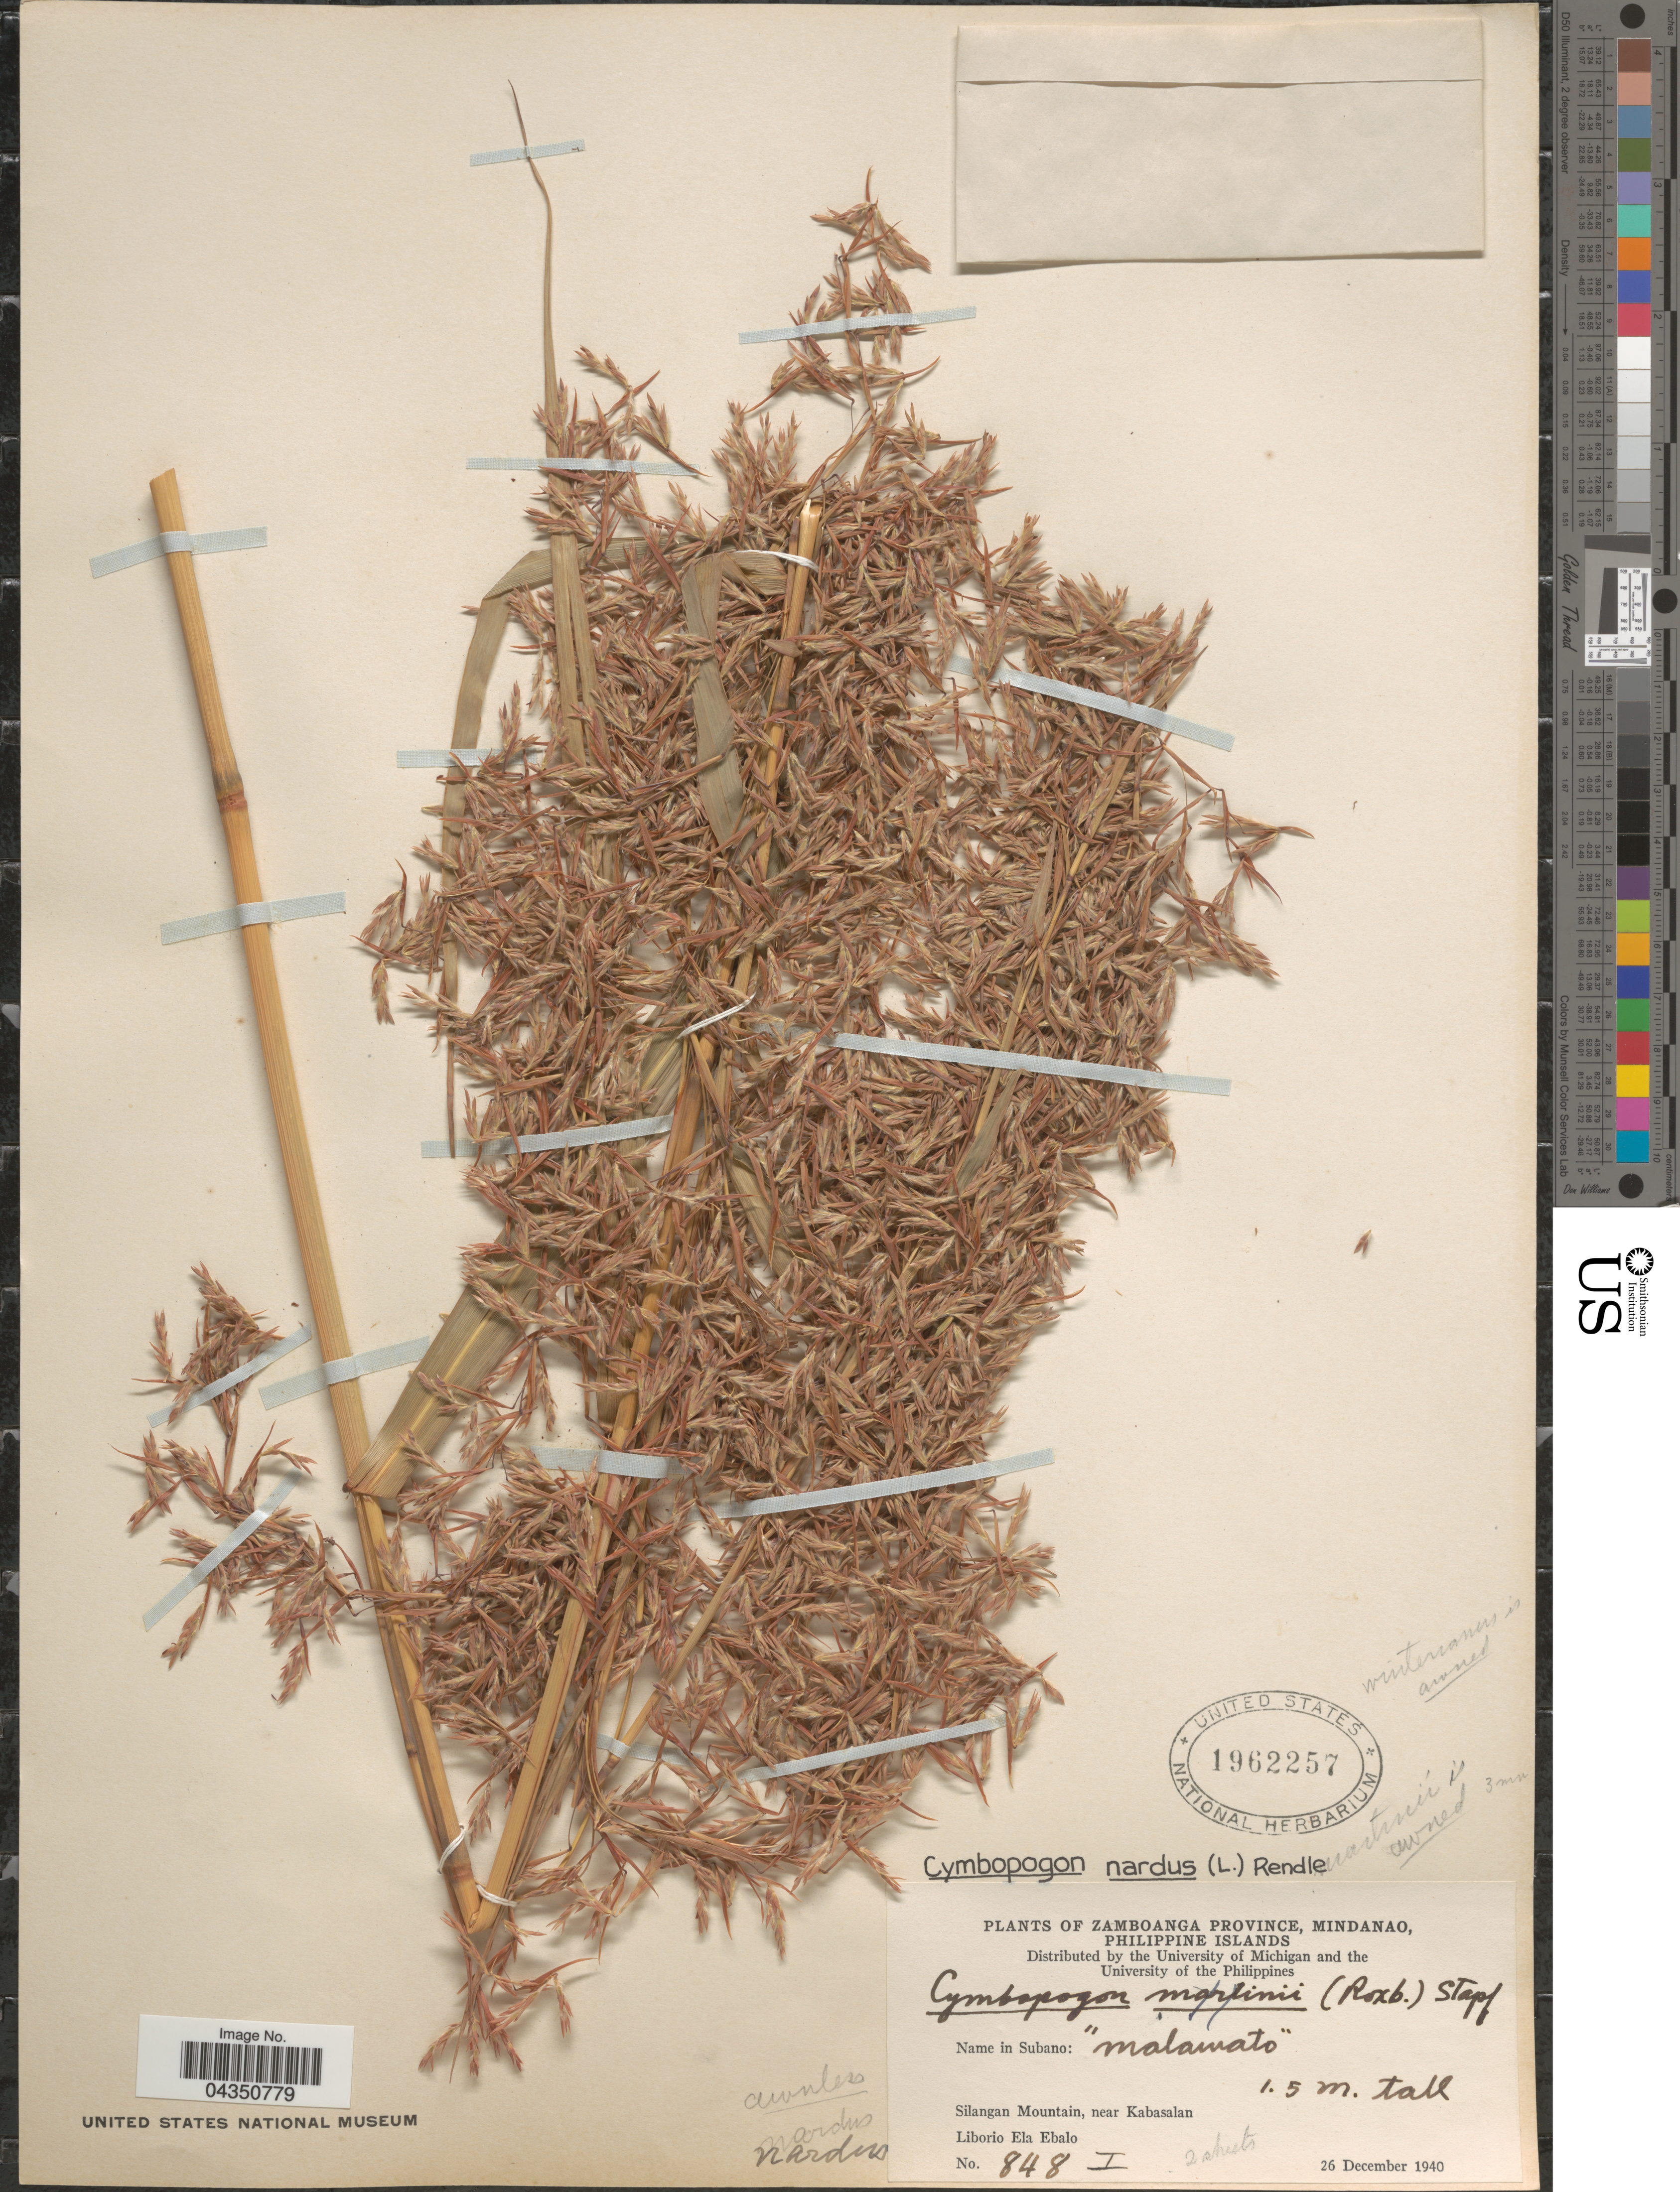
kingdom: Plantae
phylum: Tracheophyta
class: Liliopsida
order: Poales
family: Poaceae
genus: Cymbopogon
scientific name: Cymbopogon nardus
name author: (L.) Rendle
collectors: L. Ebalo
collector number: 848I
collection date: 1940-12-26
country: Philippines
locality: Zamboanga Province, Mindanao, Philippine Islands. Silangan Mountain, near Kabasalan.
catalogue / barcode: US 1962257